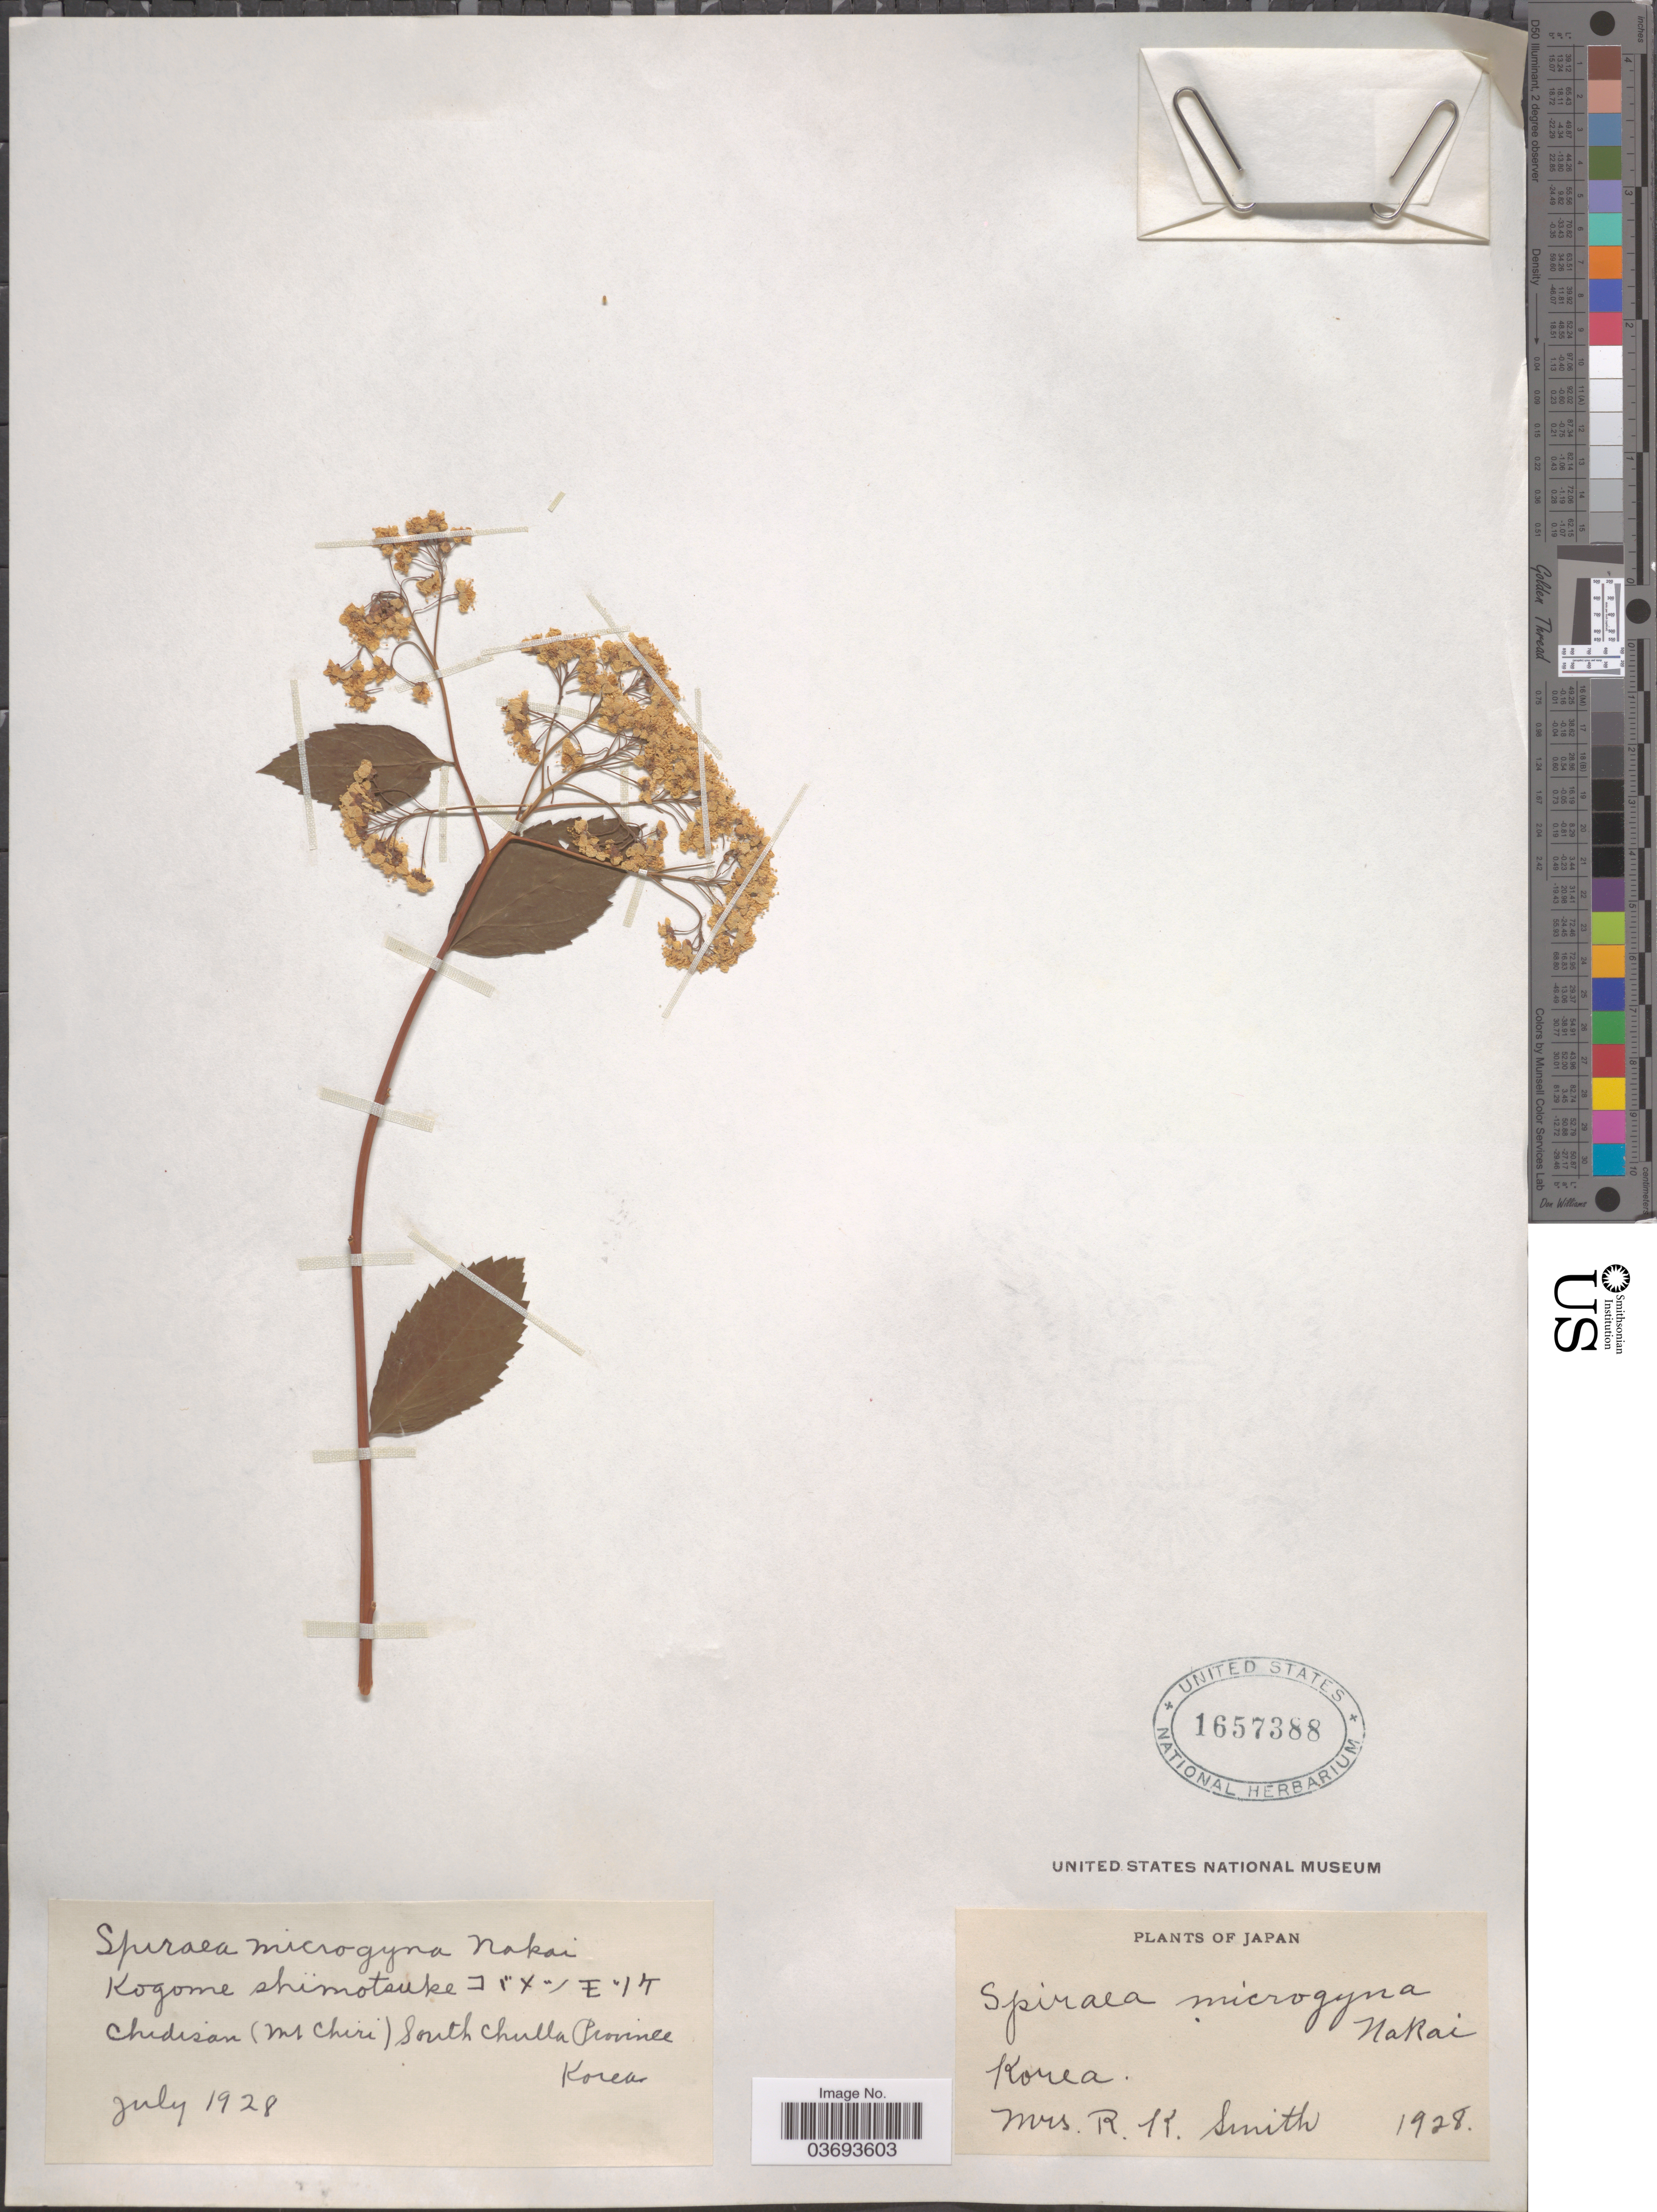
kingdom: Plantae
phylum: Tracheophyta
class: Magnoliopsida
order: Rosales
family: Rosaceae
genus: Spiraea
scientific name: Spiraea microgyna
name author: Nakai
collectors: Mrs. R. K. Smith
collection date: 1928-07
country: South Korea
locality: Chirisan (Mt. Chiri) South Chulla Province.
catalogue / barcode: US 1657388